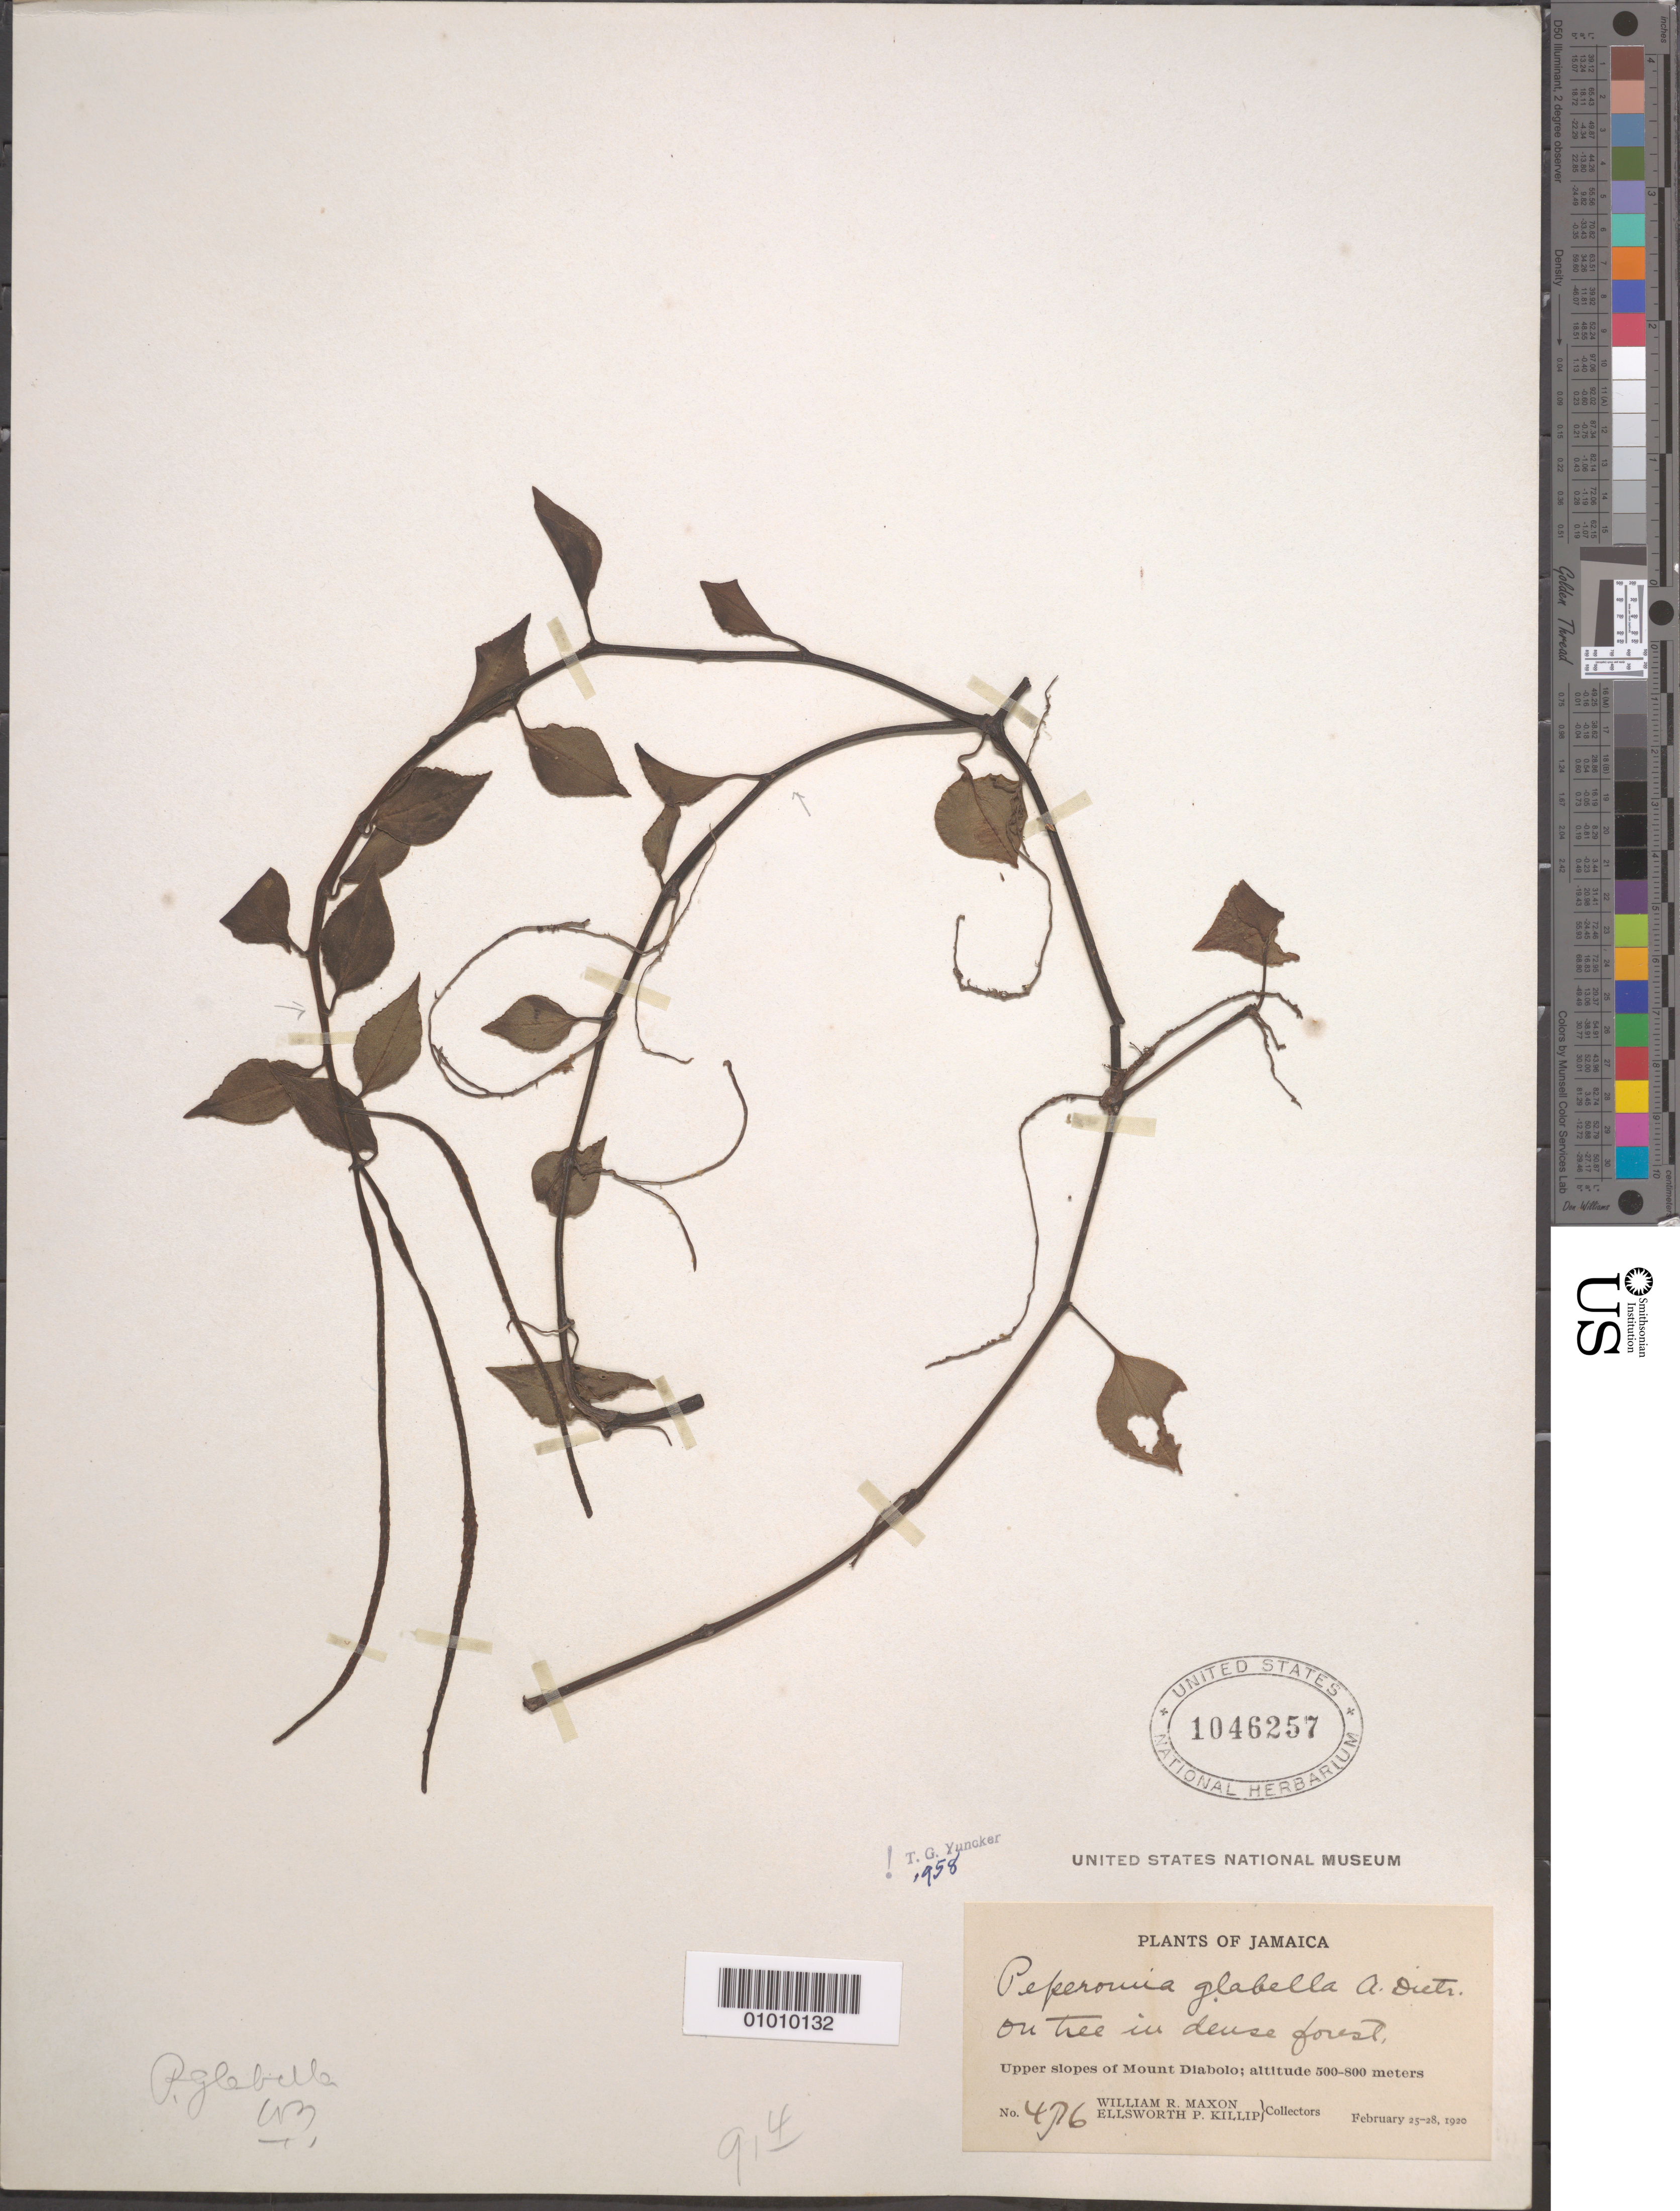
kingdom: Plantae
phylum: Tracheophyta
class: Magnoliopsida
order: Piperales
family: Piperaceae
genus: Peperomia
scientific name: Peperomia glabella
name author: (Sw.) A. Dietr.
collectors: W. R. Maxon & E. P. Killip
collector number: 476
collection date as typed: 25 Feb 1920 to 28 Feb 1920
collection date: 1920-02-25/1920-02-28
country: Jamaica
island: Jamaica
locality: On tree in dense forest on the upper slopes of Mount Diabolo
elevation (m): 500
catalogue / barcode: US 1046257